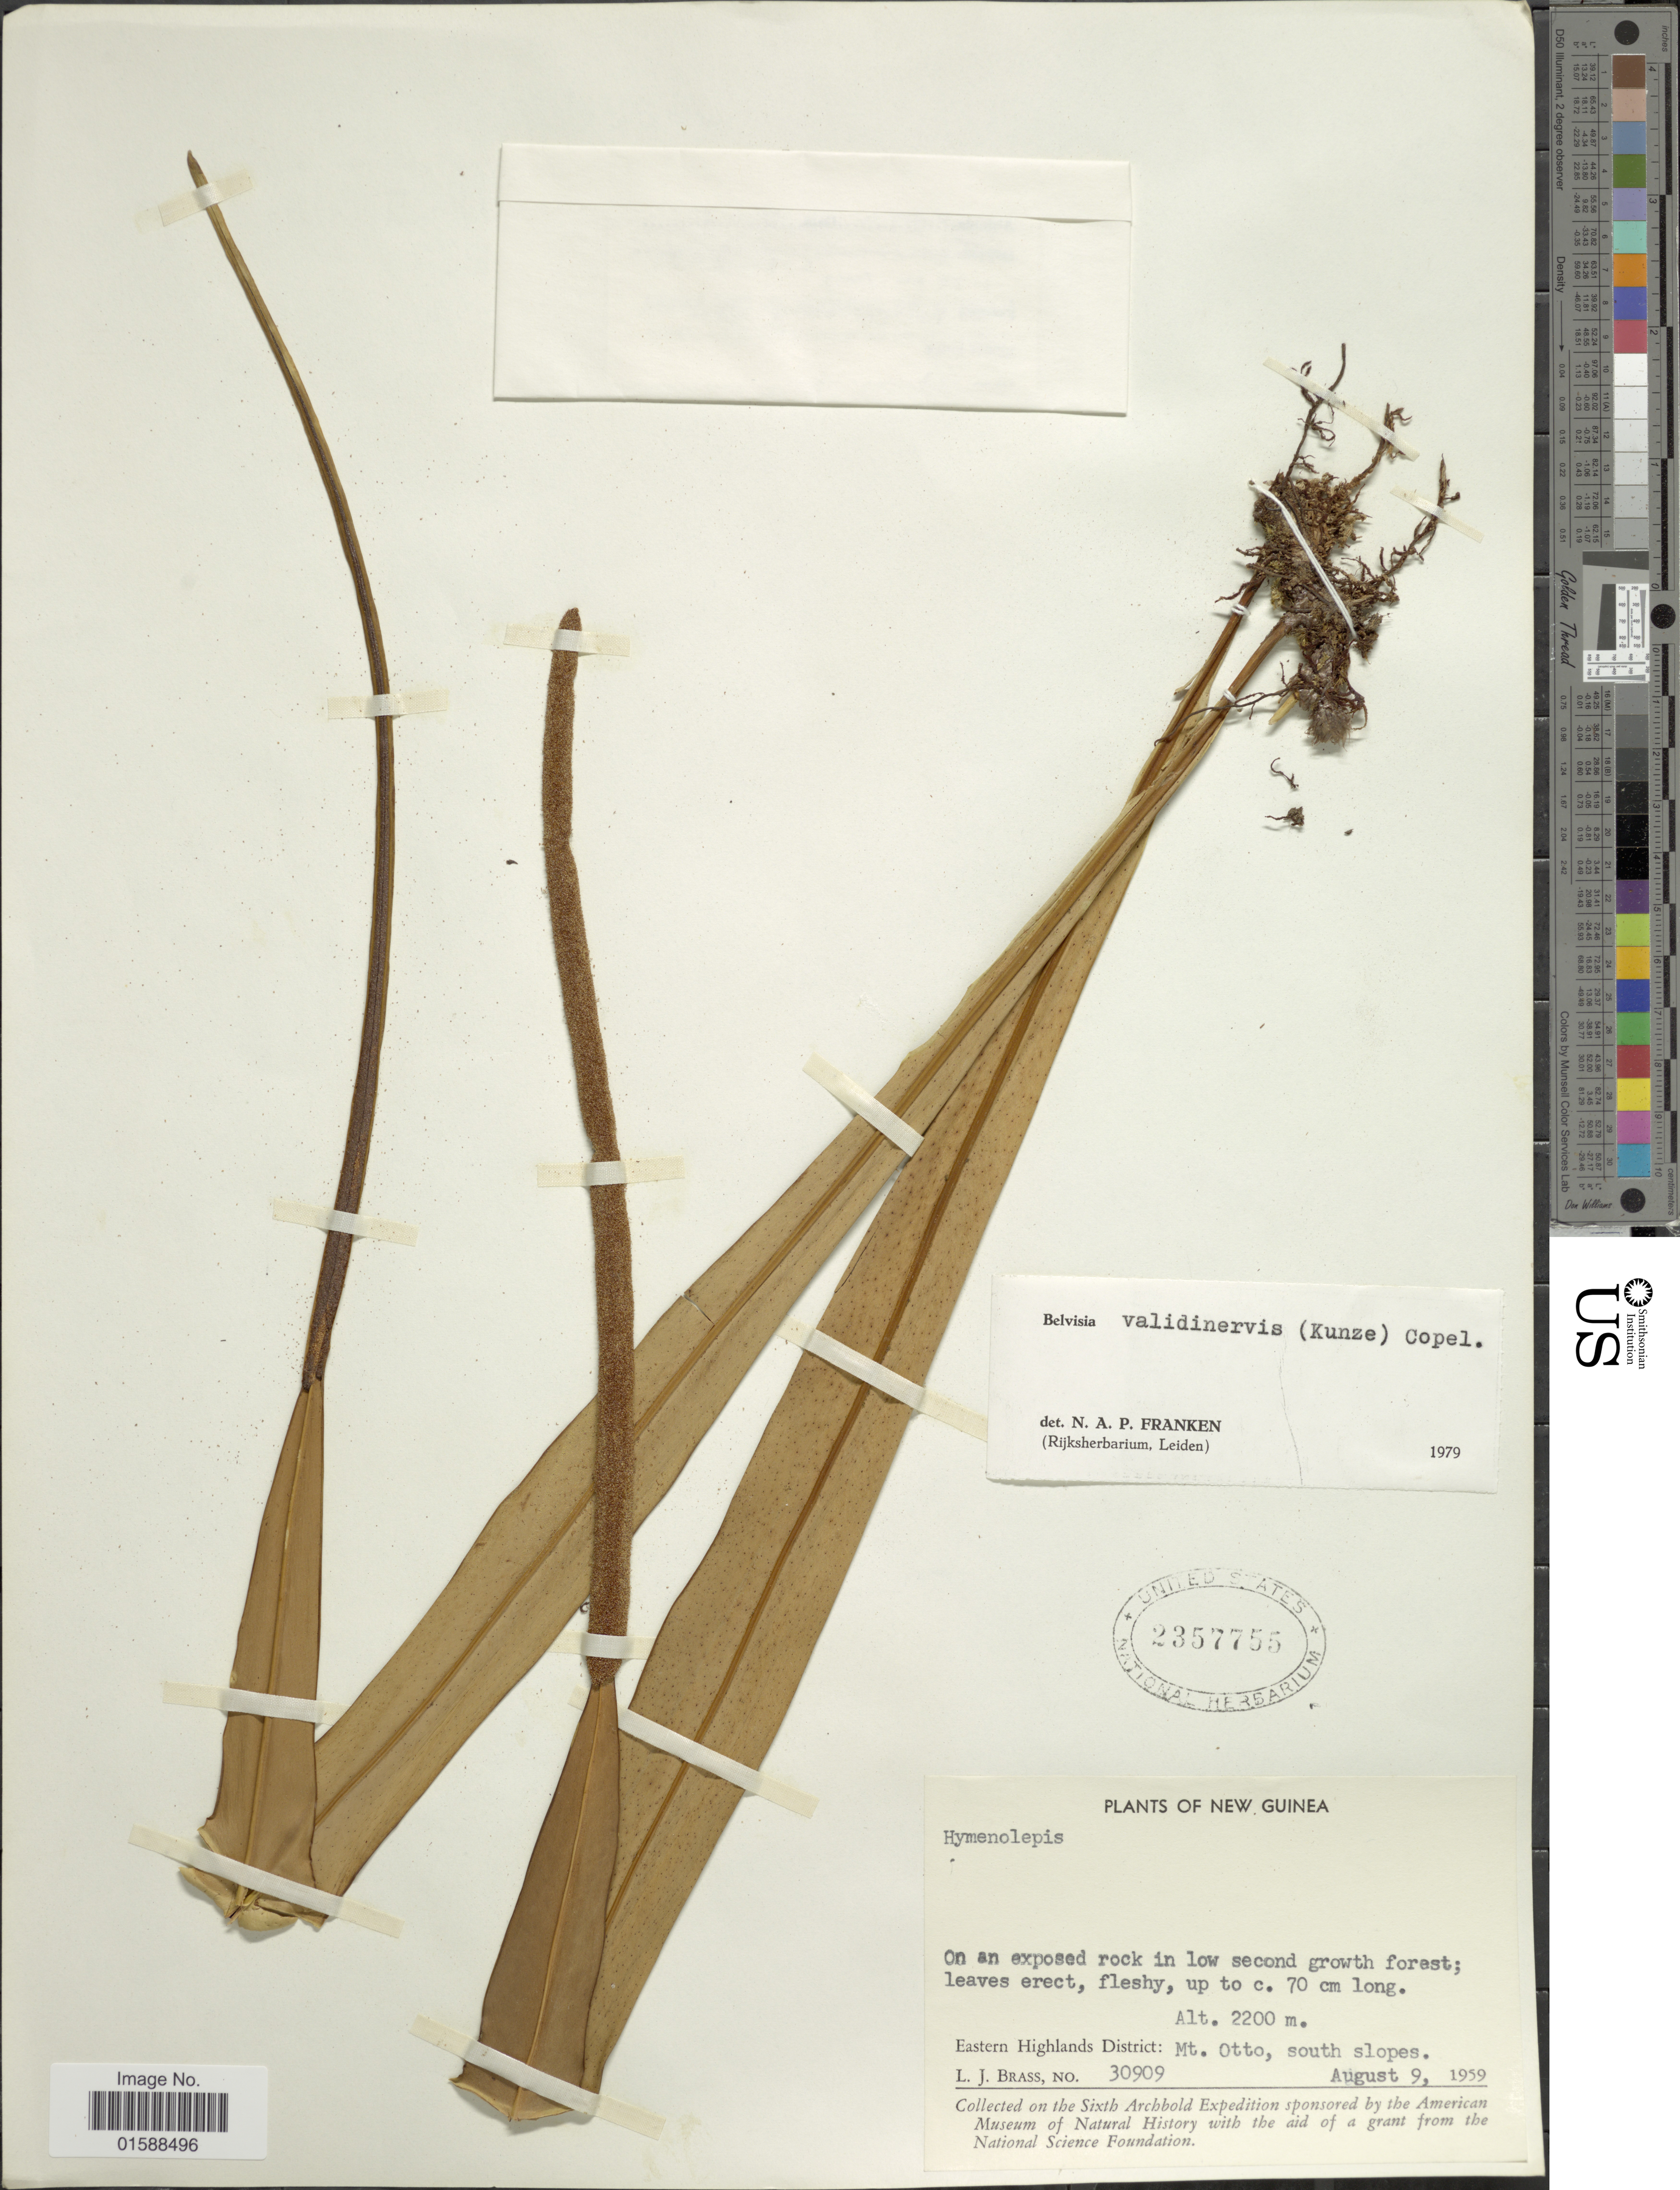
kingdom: Plantae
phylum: Tracheophyta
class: Polypodiopsida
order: Polypodiales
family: Polypodiaceae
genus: Lepisorus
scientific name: Lepisorus validinervis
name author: (Kunze) Li S. Wang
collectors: L. J. Brass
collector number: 30909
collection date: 1959-08-09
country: Papua New Guinea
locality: New Guinea. Eastern Highlands District: Mt. Otto, south slopes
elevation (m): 2200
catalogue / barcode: US 2357755